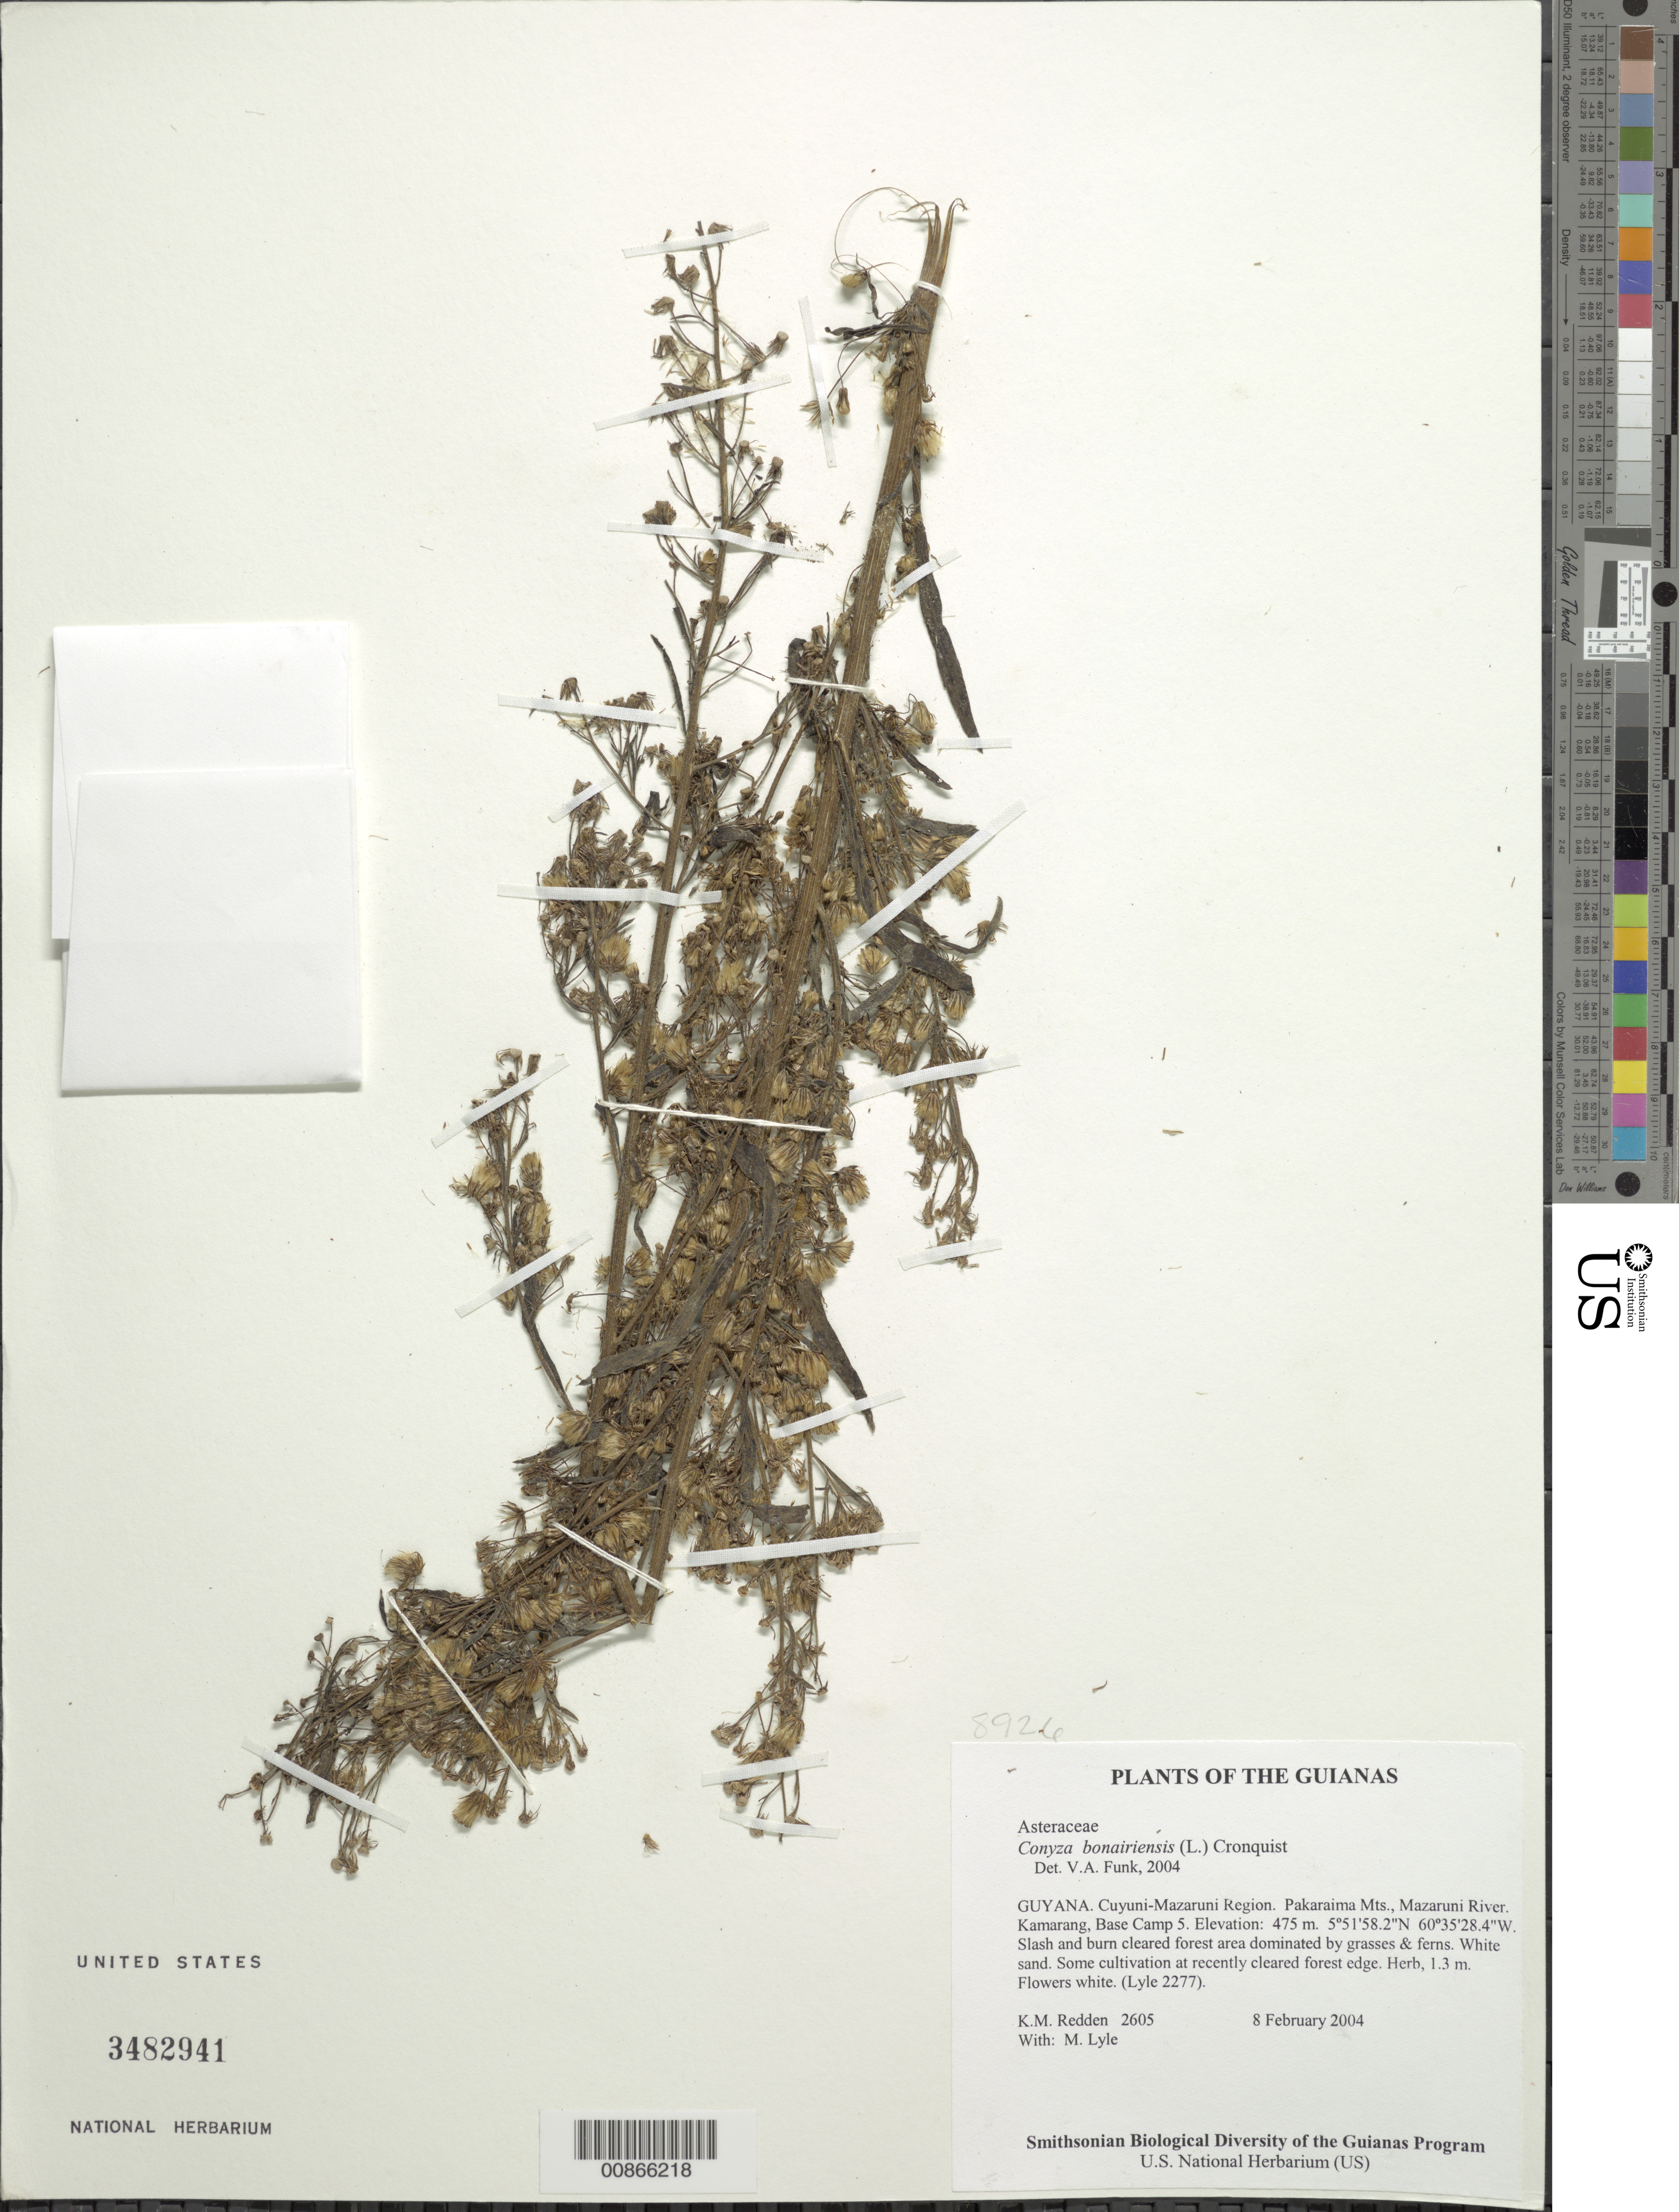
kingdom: Plantae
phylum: Tracheophyta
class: Magnoliopsida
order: Asterales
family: Asteraceae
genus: Conyza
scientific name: Conyza bonariensis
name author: (L.) Cronq.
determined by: Funk, Vicki A., (BOT), Smithsonian Institution - National Museum of Natural History (UNITED STATES)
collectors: K. M. Redden & M. Lyle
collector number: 2605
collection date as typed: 8 February 2004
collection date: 2004-02-08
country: Guyana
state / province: Cuyuni-Mazaruni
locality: Pakaraima Mts., Mazaruni River. Kamarang, Base Camp 5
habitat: Slash and burn cleared forest area dominated by grasses & ferns. White sand. Some cultivation at recently cleared forest edge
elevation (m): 475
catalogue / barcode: US 3482941